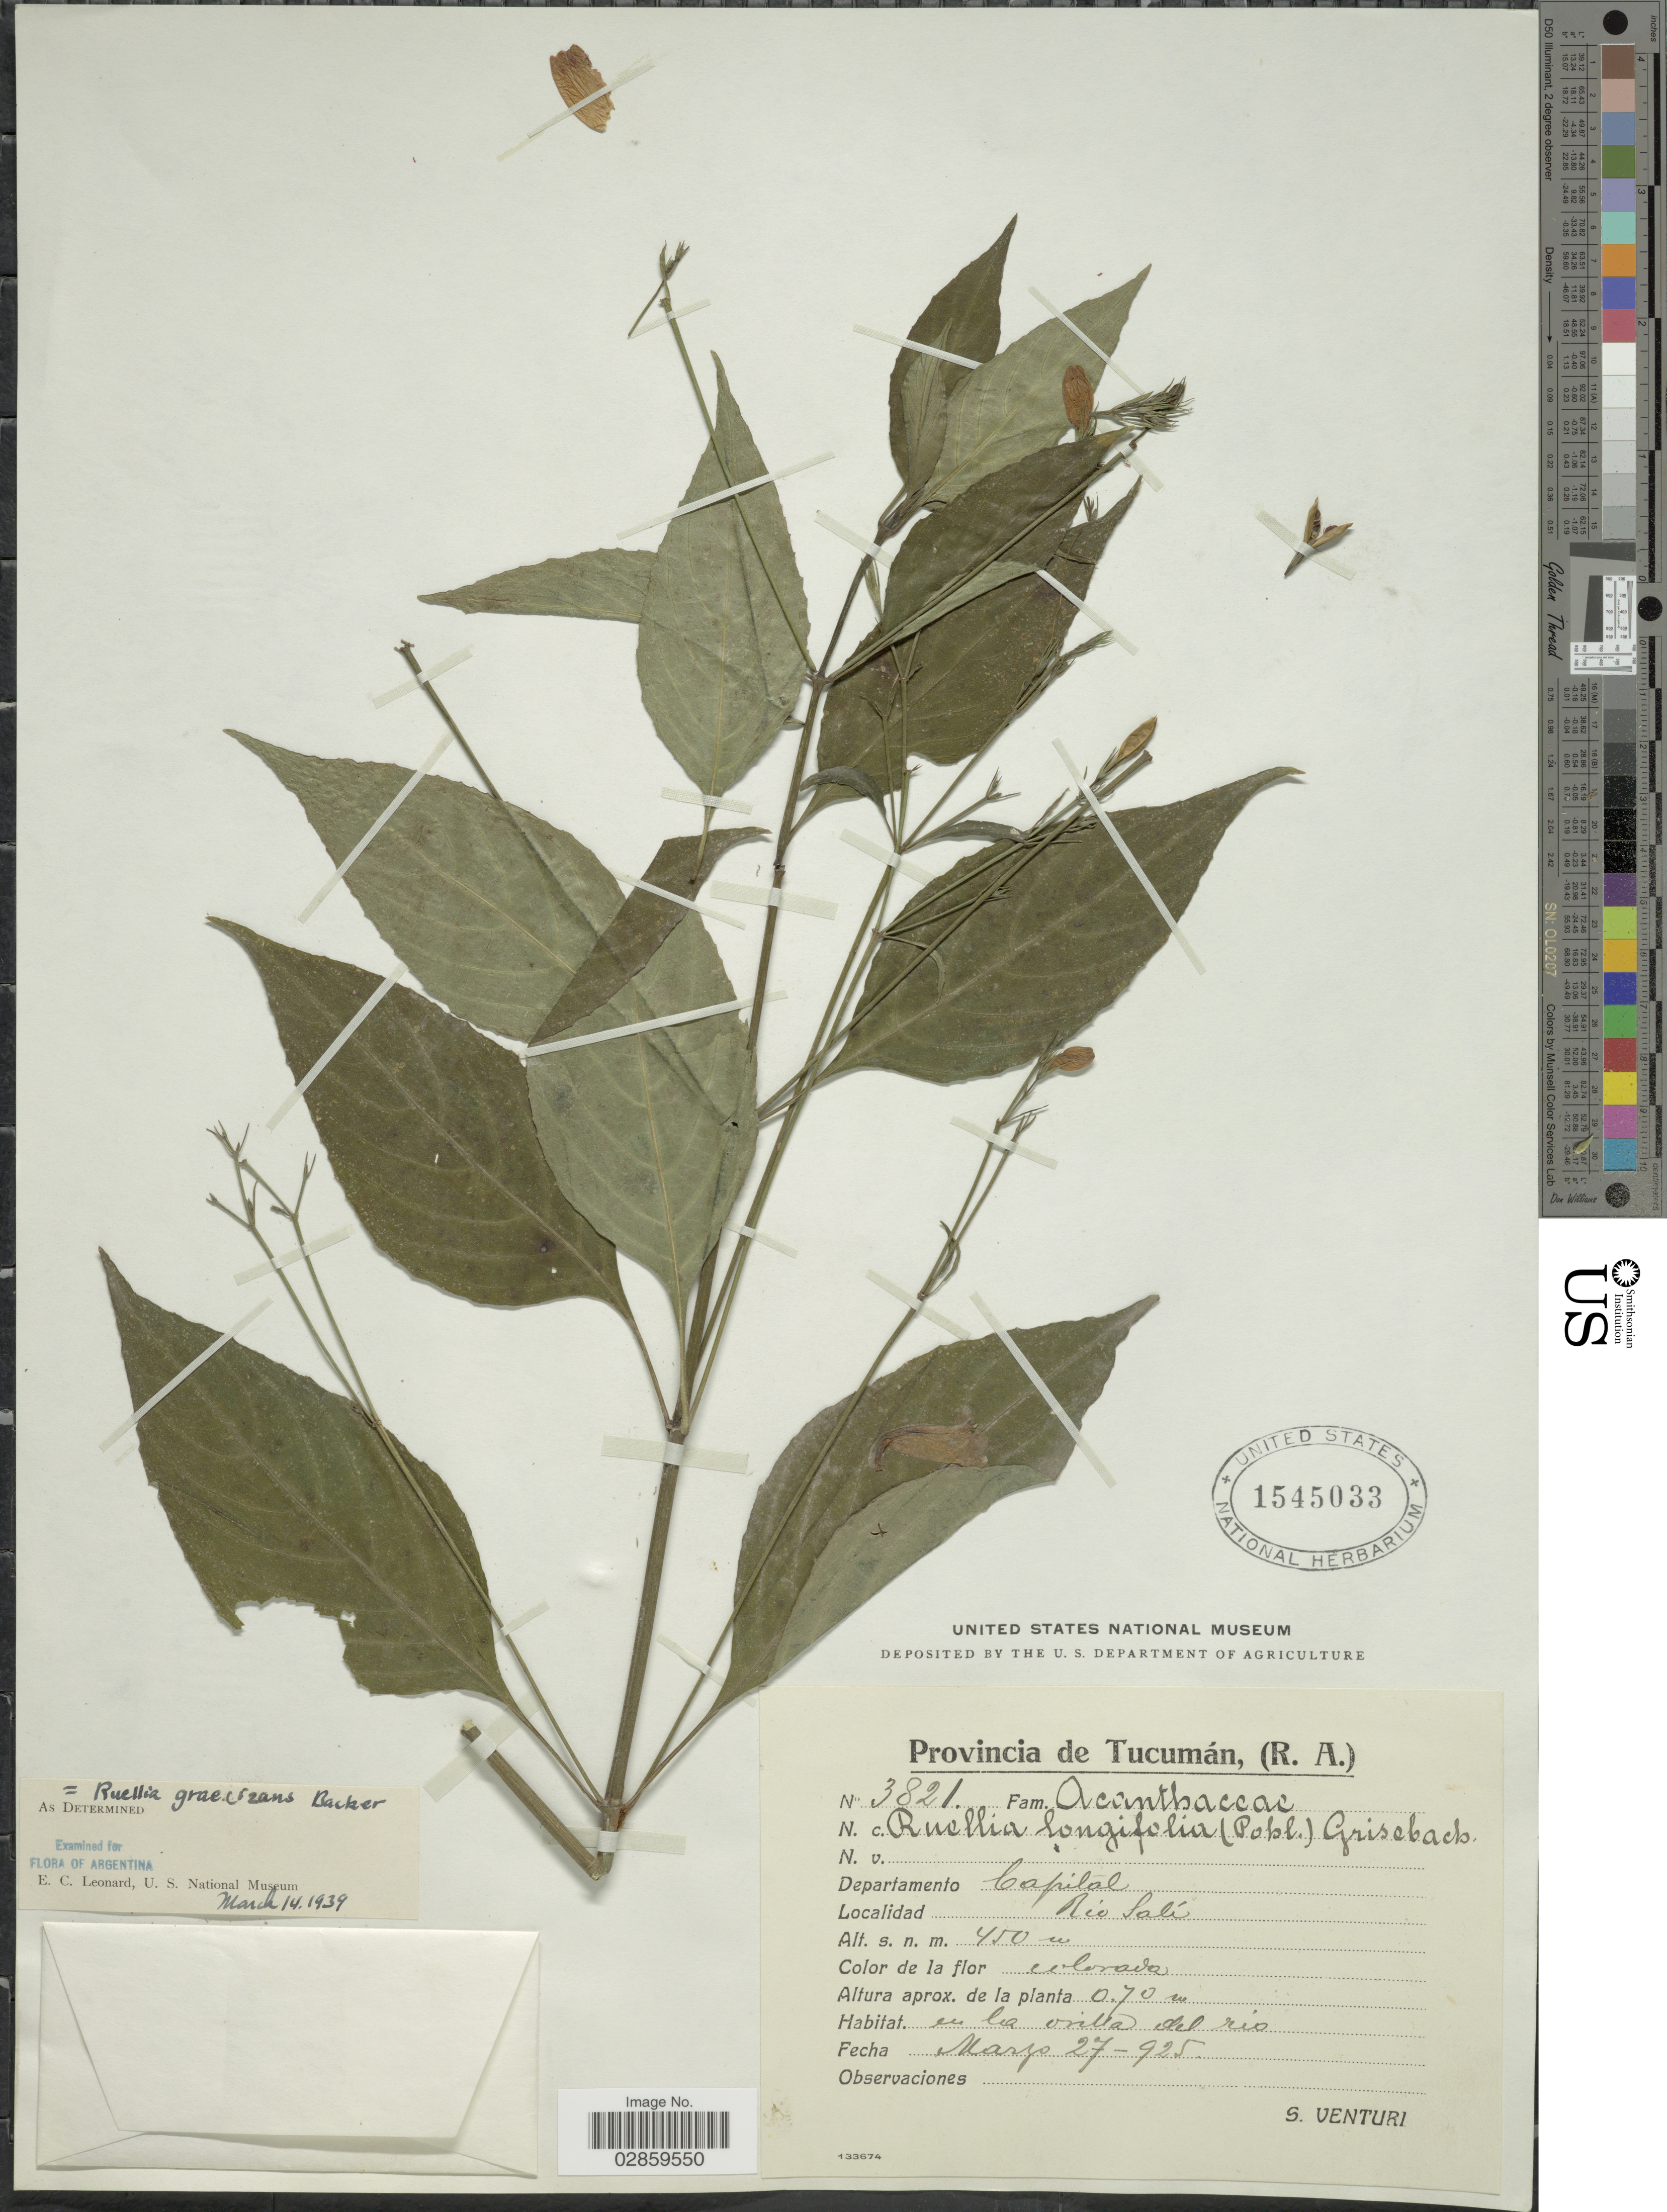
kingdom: Plantae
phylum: Tracheophyta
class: Magnoliopsida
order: Lamiales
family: Acanthaceae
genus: Ruellia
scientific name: Ruellia brevifolia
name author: (Pohl) C. Ezcurra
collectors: S. Venturi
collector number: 3821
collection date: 1925-03-27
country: Argentina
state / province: Tucuman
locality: Departamento Capital. Rio Salí.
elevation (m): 450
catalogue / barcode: US 1545033